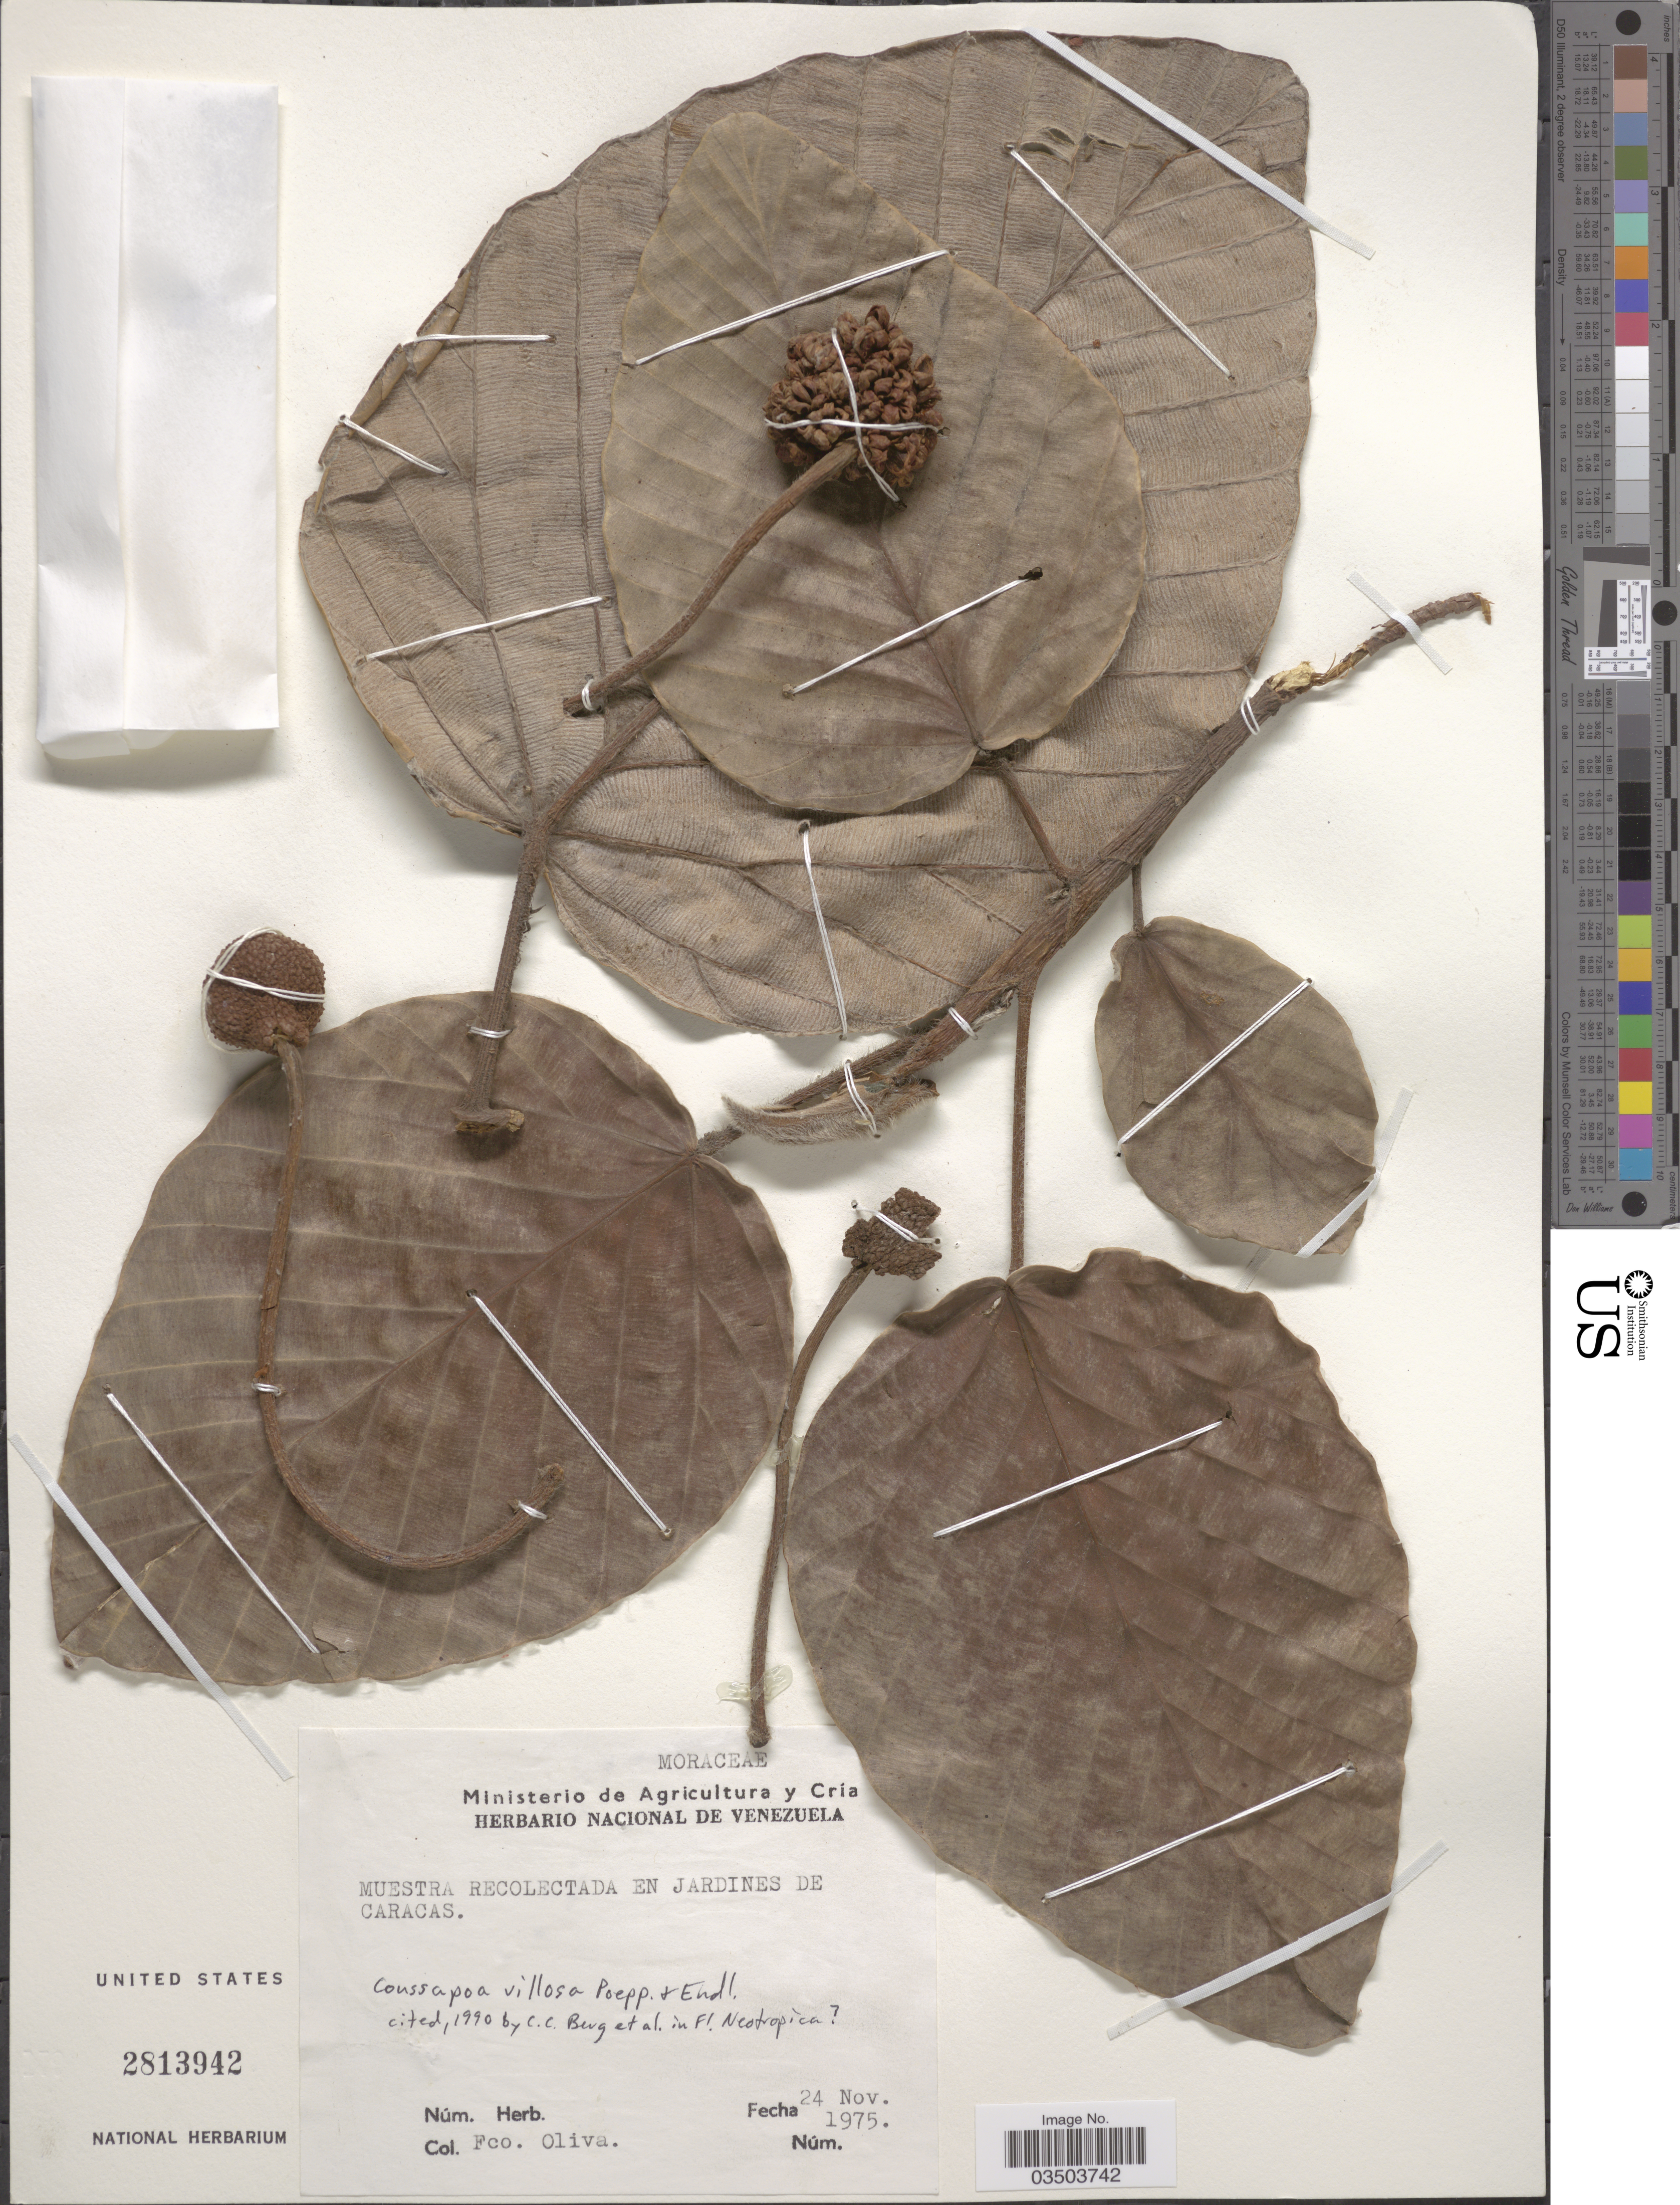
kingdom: Plantae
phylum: Tracheophyta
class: Magnoliopsida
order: Rosales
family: Urticaceae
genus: Coussapoa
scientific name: Coussapoa villosa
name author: Poepp. & Endl.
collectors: F. Oliva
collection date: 1975-11-24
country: Venezuela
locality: Muestra recolectada en Jardines de Caracas.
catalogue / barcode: US 2813942